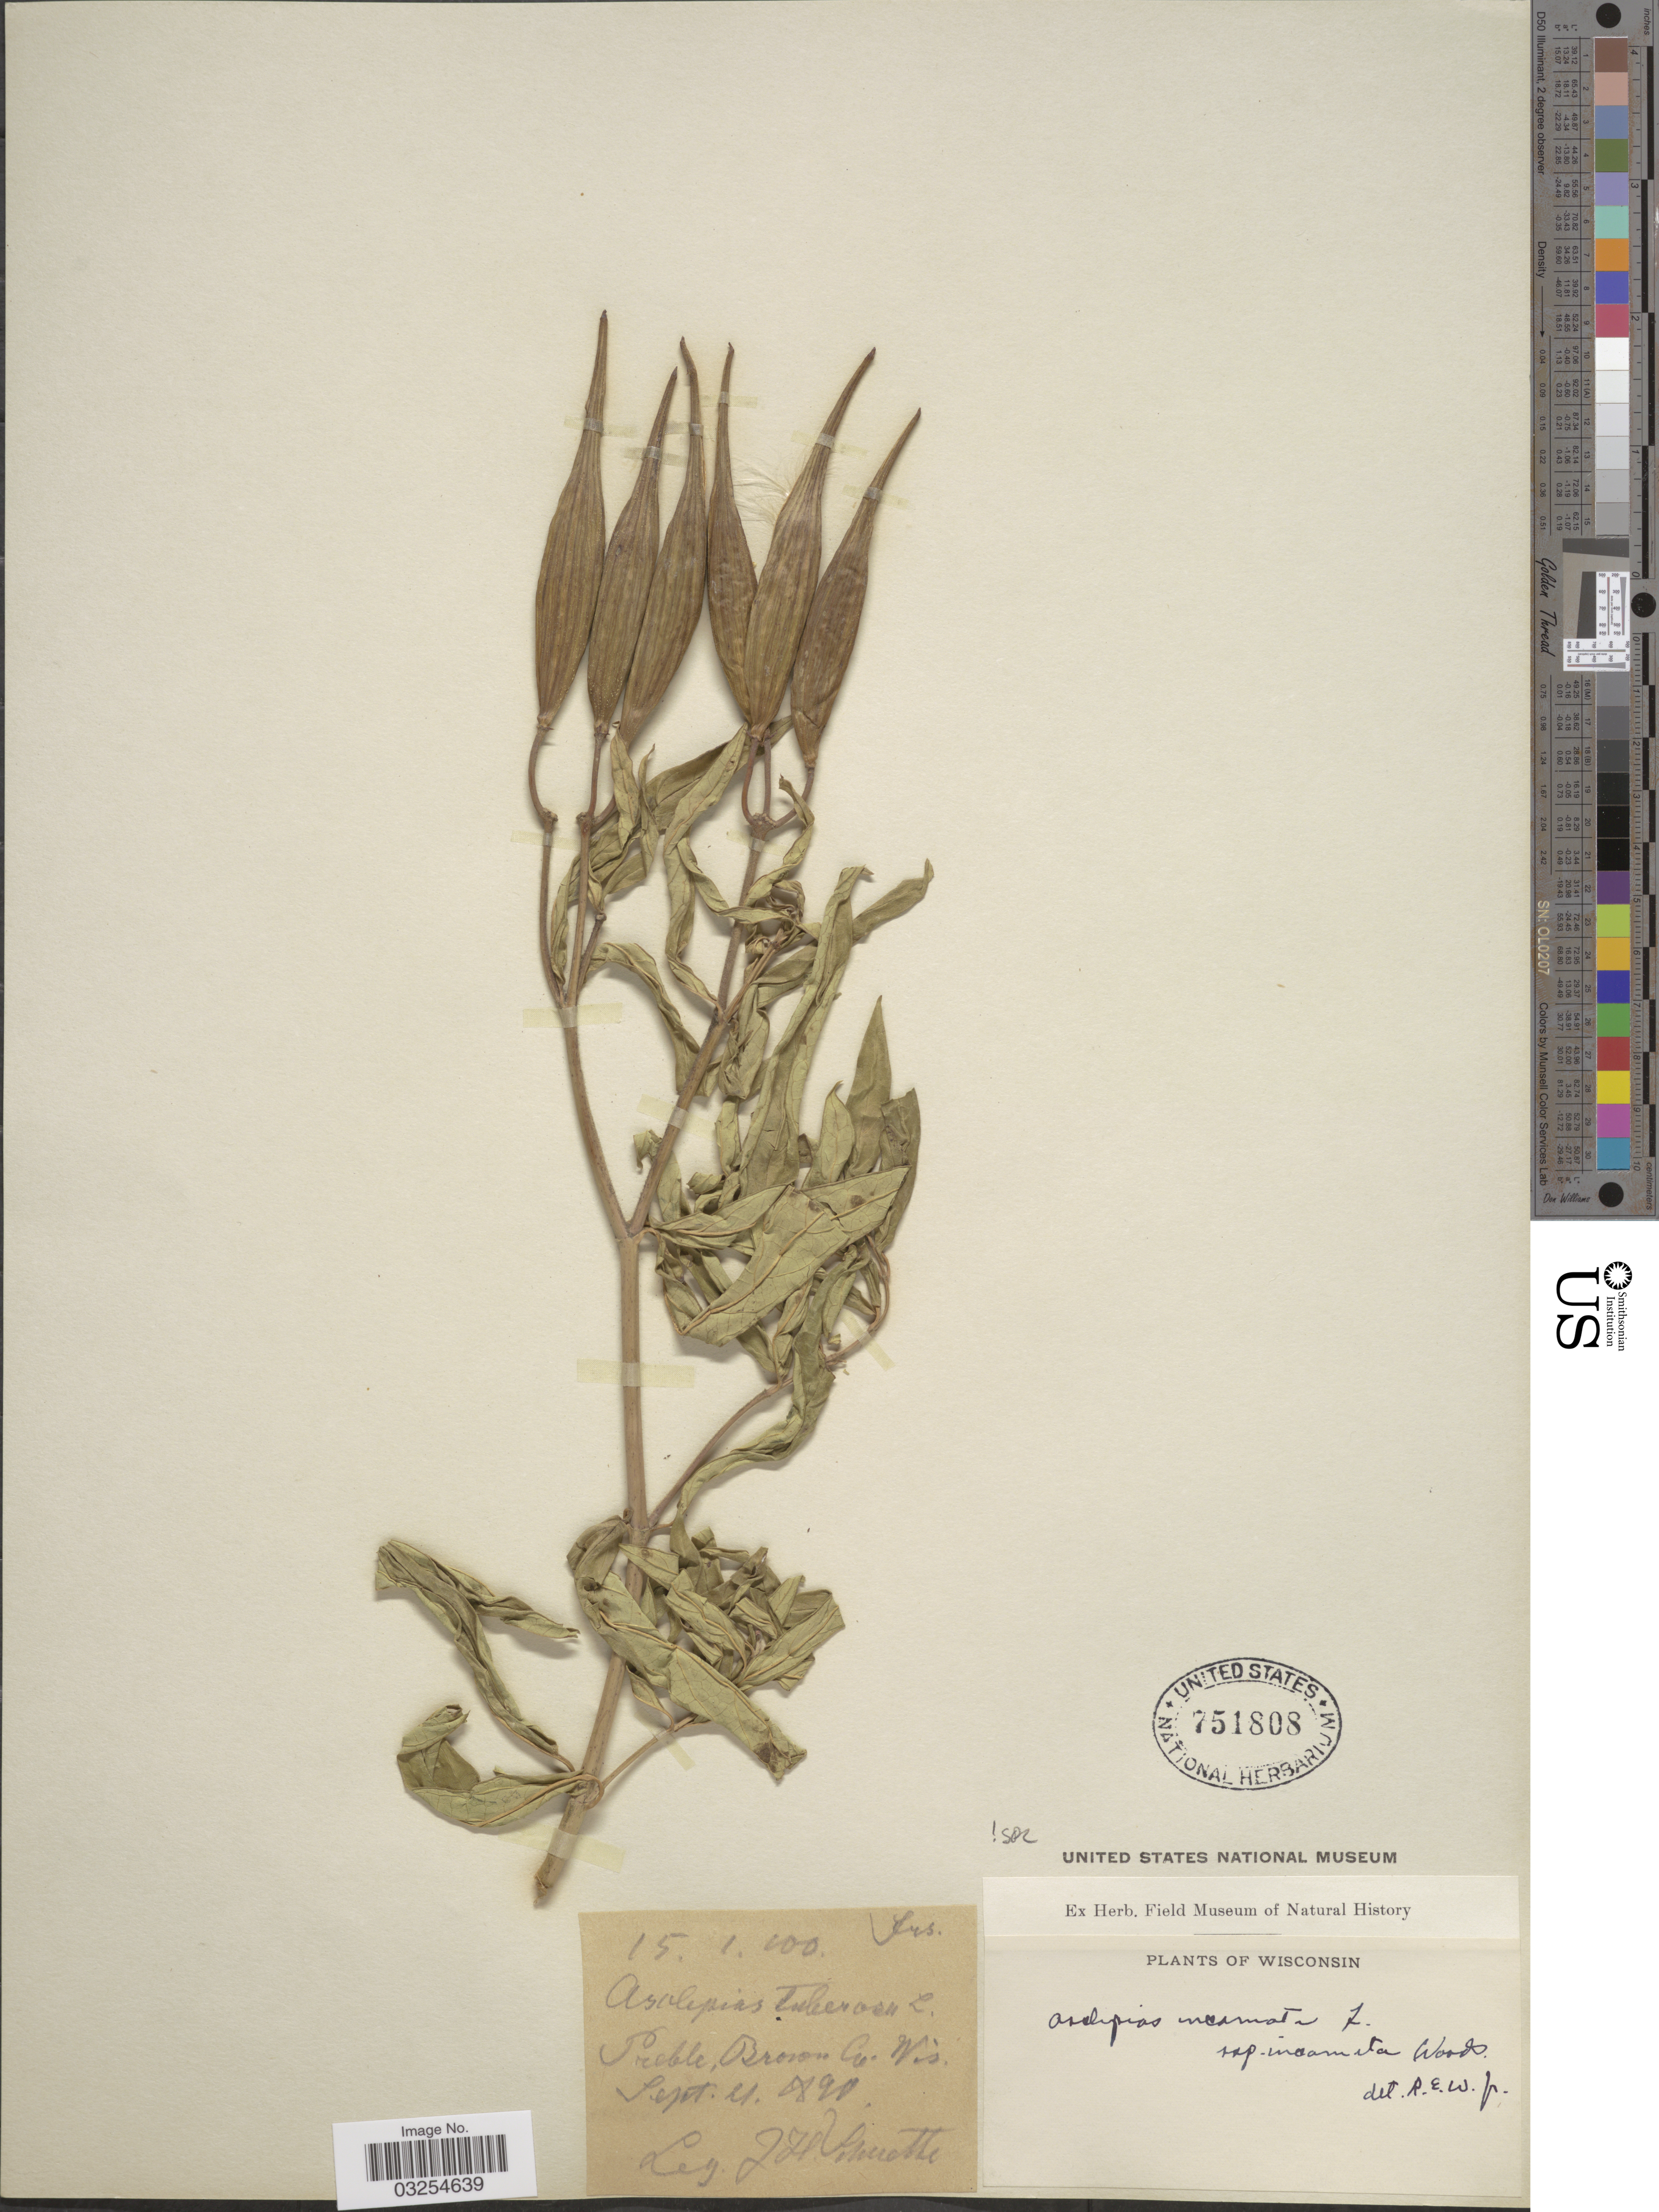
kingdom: Plantae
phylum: Tracheophyta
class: Magnoliopsida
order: Gentianales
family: Apocynaceae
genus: Asclepias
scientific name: Asclepias incarnata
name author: L.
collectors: J. H. Schuette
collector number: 15.1.100?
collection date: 1890-09-21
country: United States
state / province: Wisconsin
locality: Preble, Bronson Co.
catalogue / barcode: US 751808